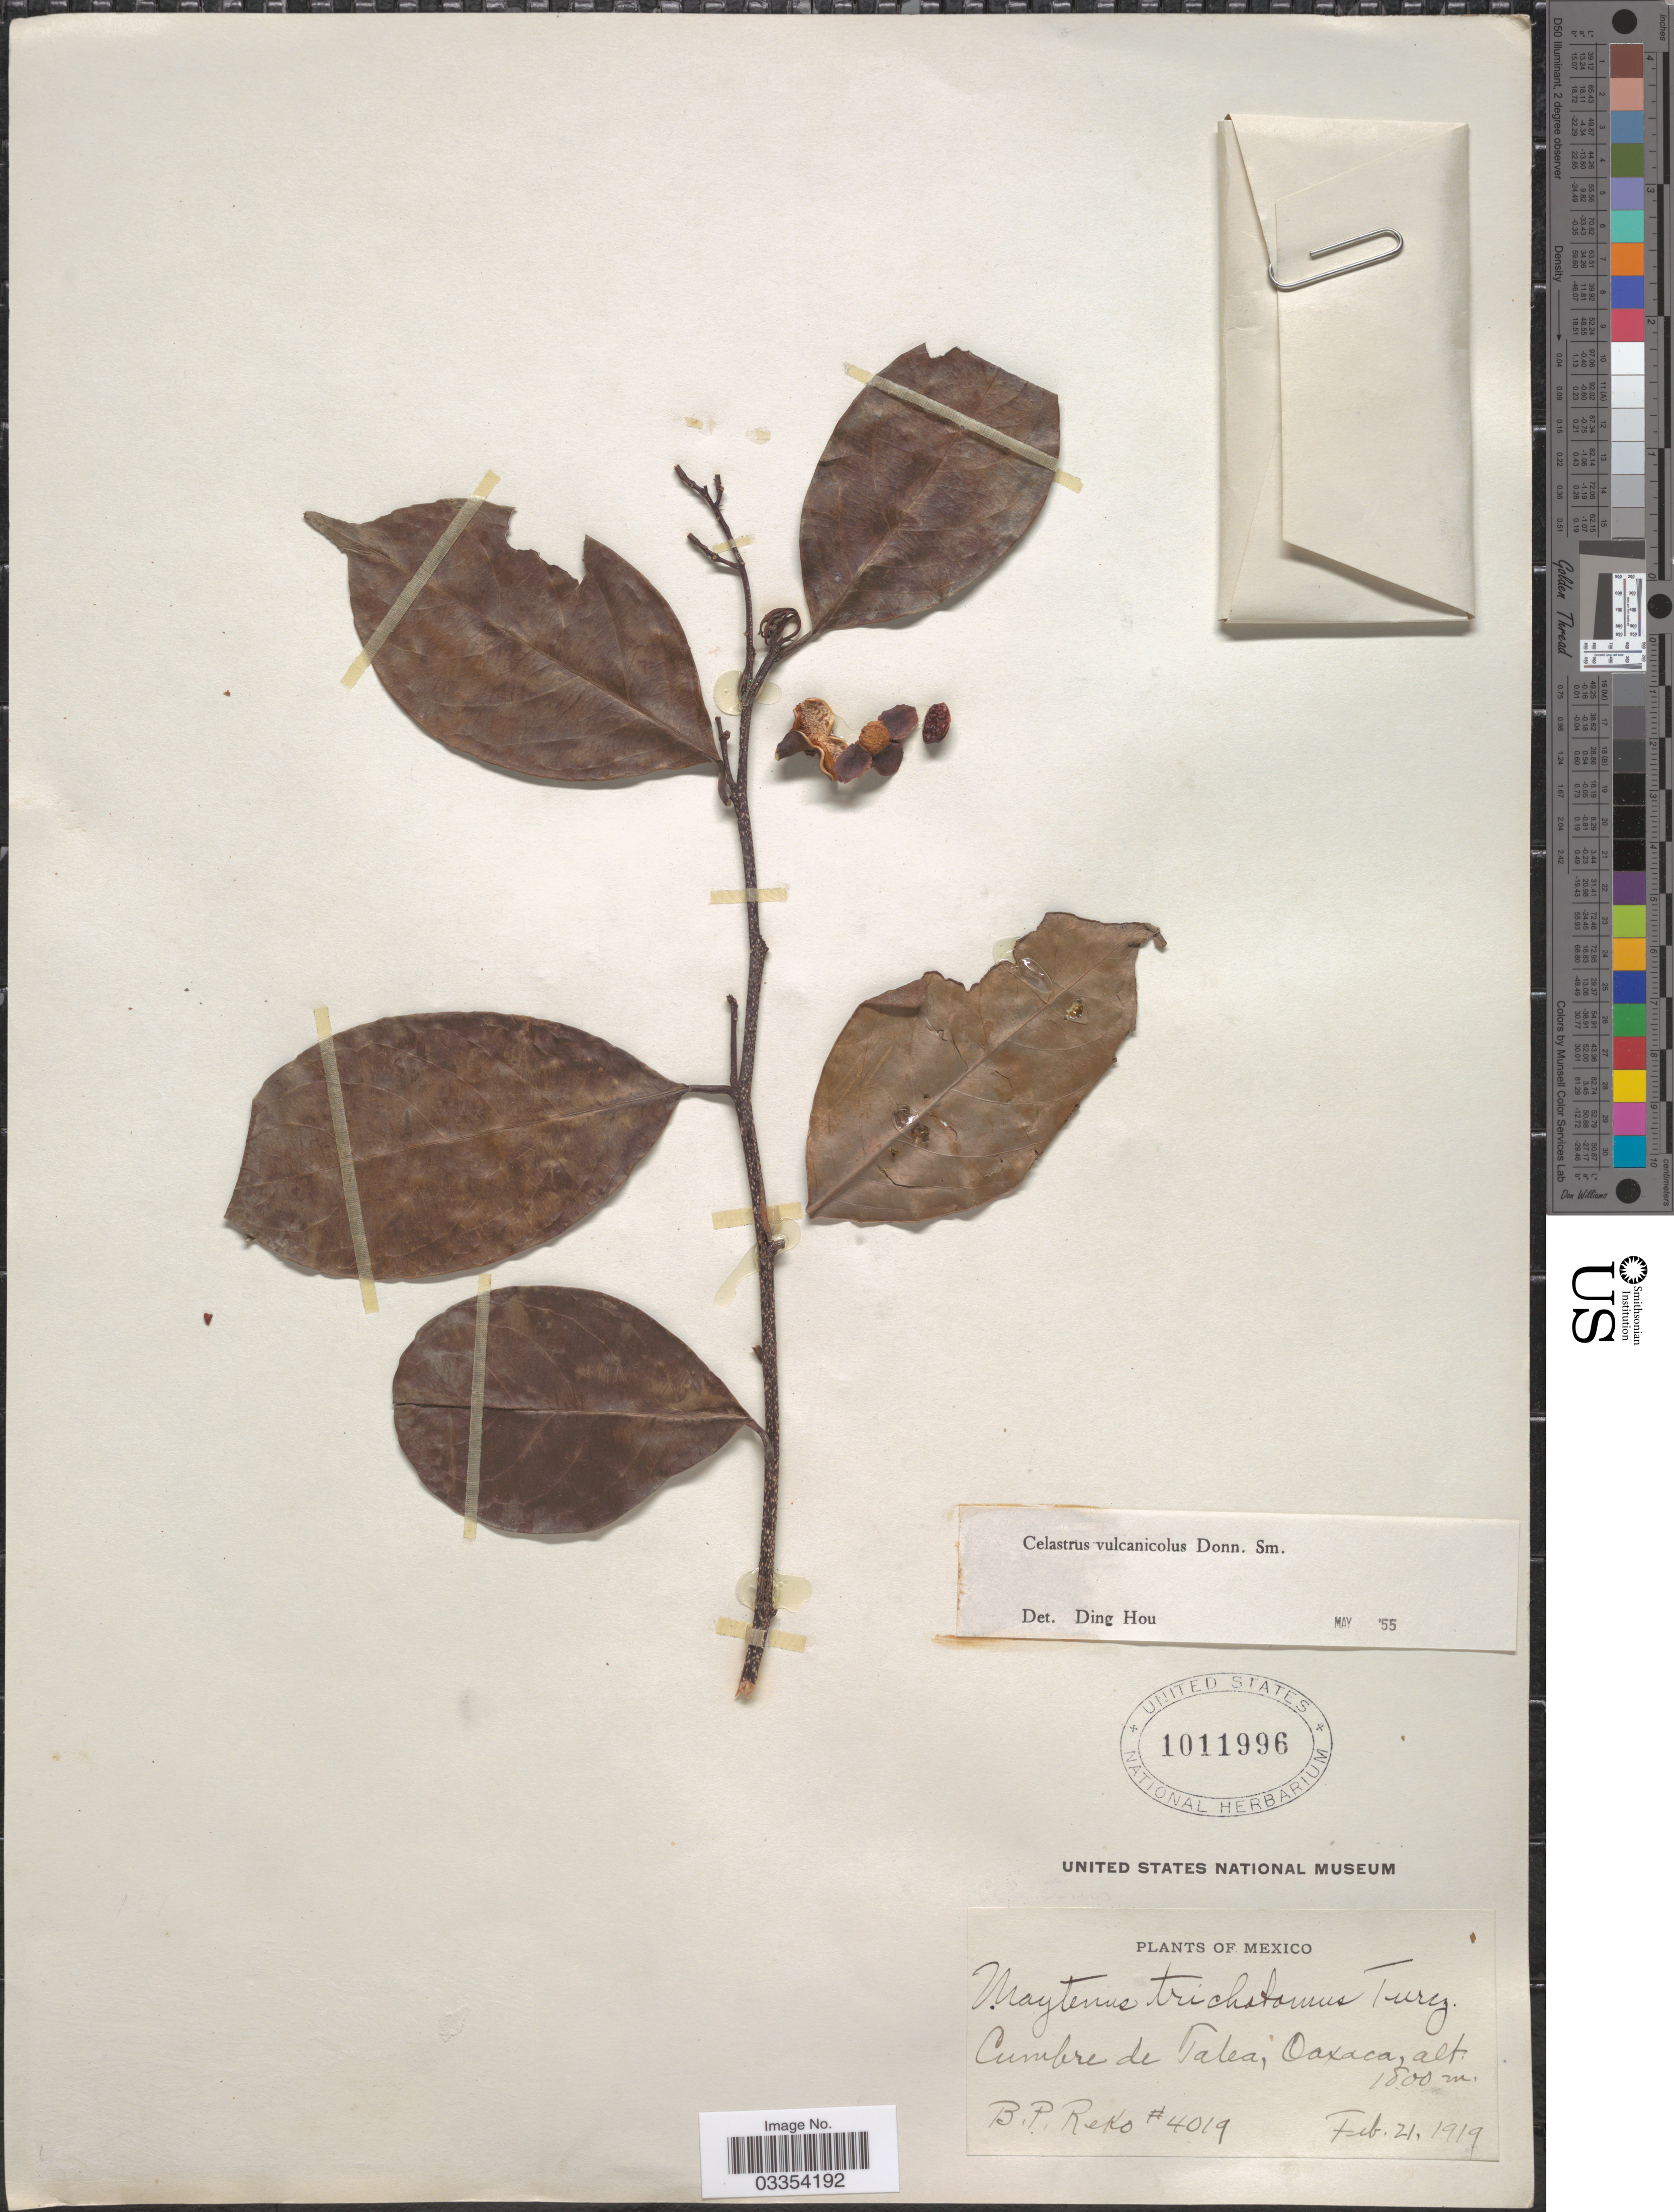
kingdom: Plantae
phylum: Tracheophyta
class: Magnoliopsida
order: Celastrales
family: Celastraceae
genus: Celastrus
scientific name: Celastrus vulcanicola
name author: Donn. Sm.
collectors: B. P. Reko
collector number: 4019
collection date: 1919-02-21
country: Mexico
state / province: Oaxaca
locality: Cumbre de Talea.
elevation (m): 1800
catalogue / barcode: US 1011996